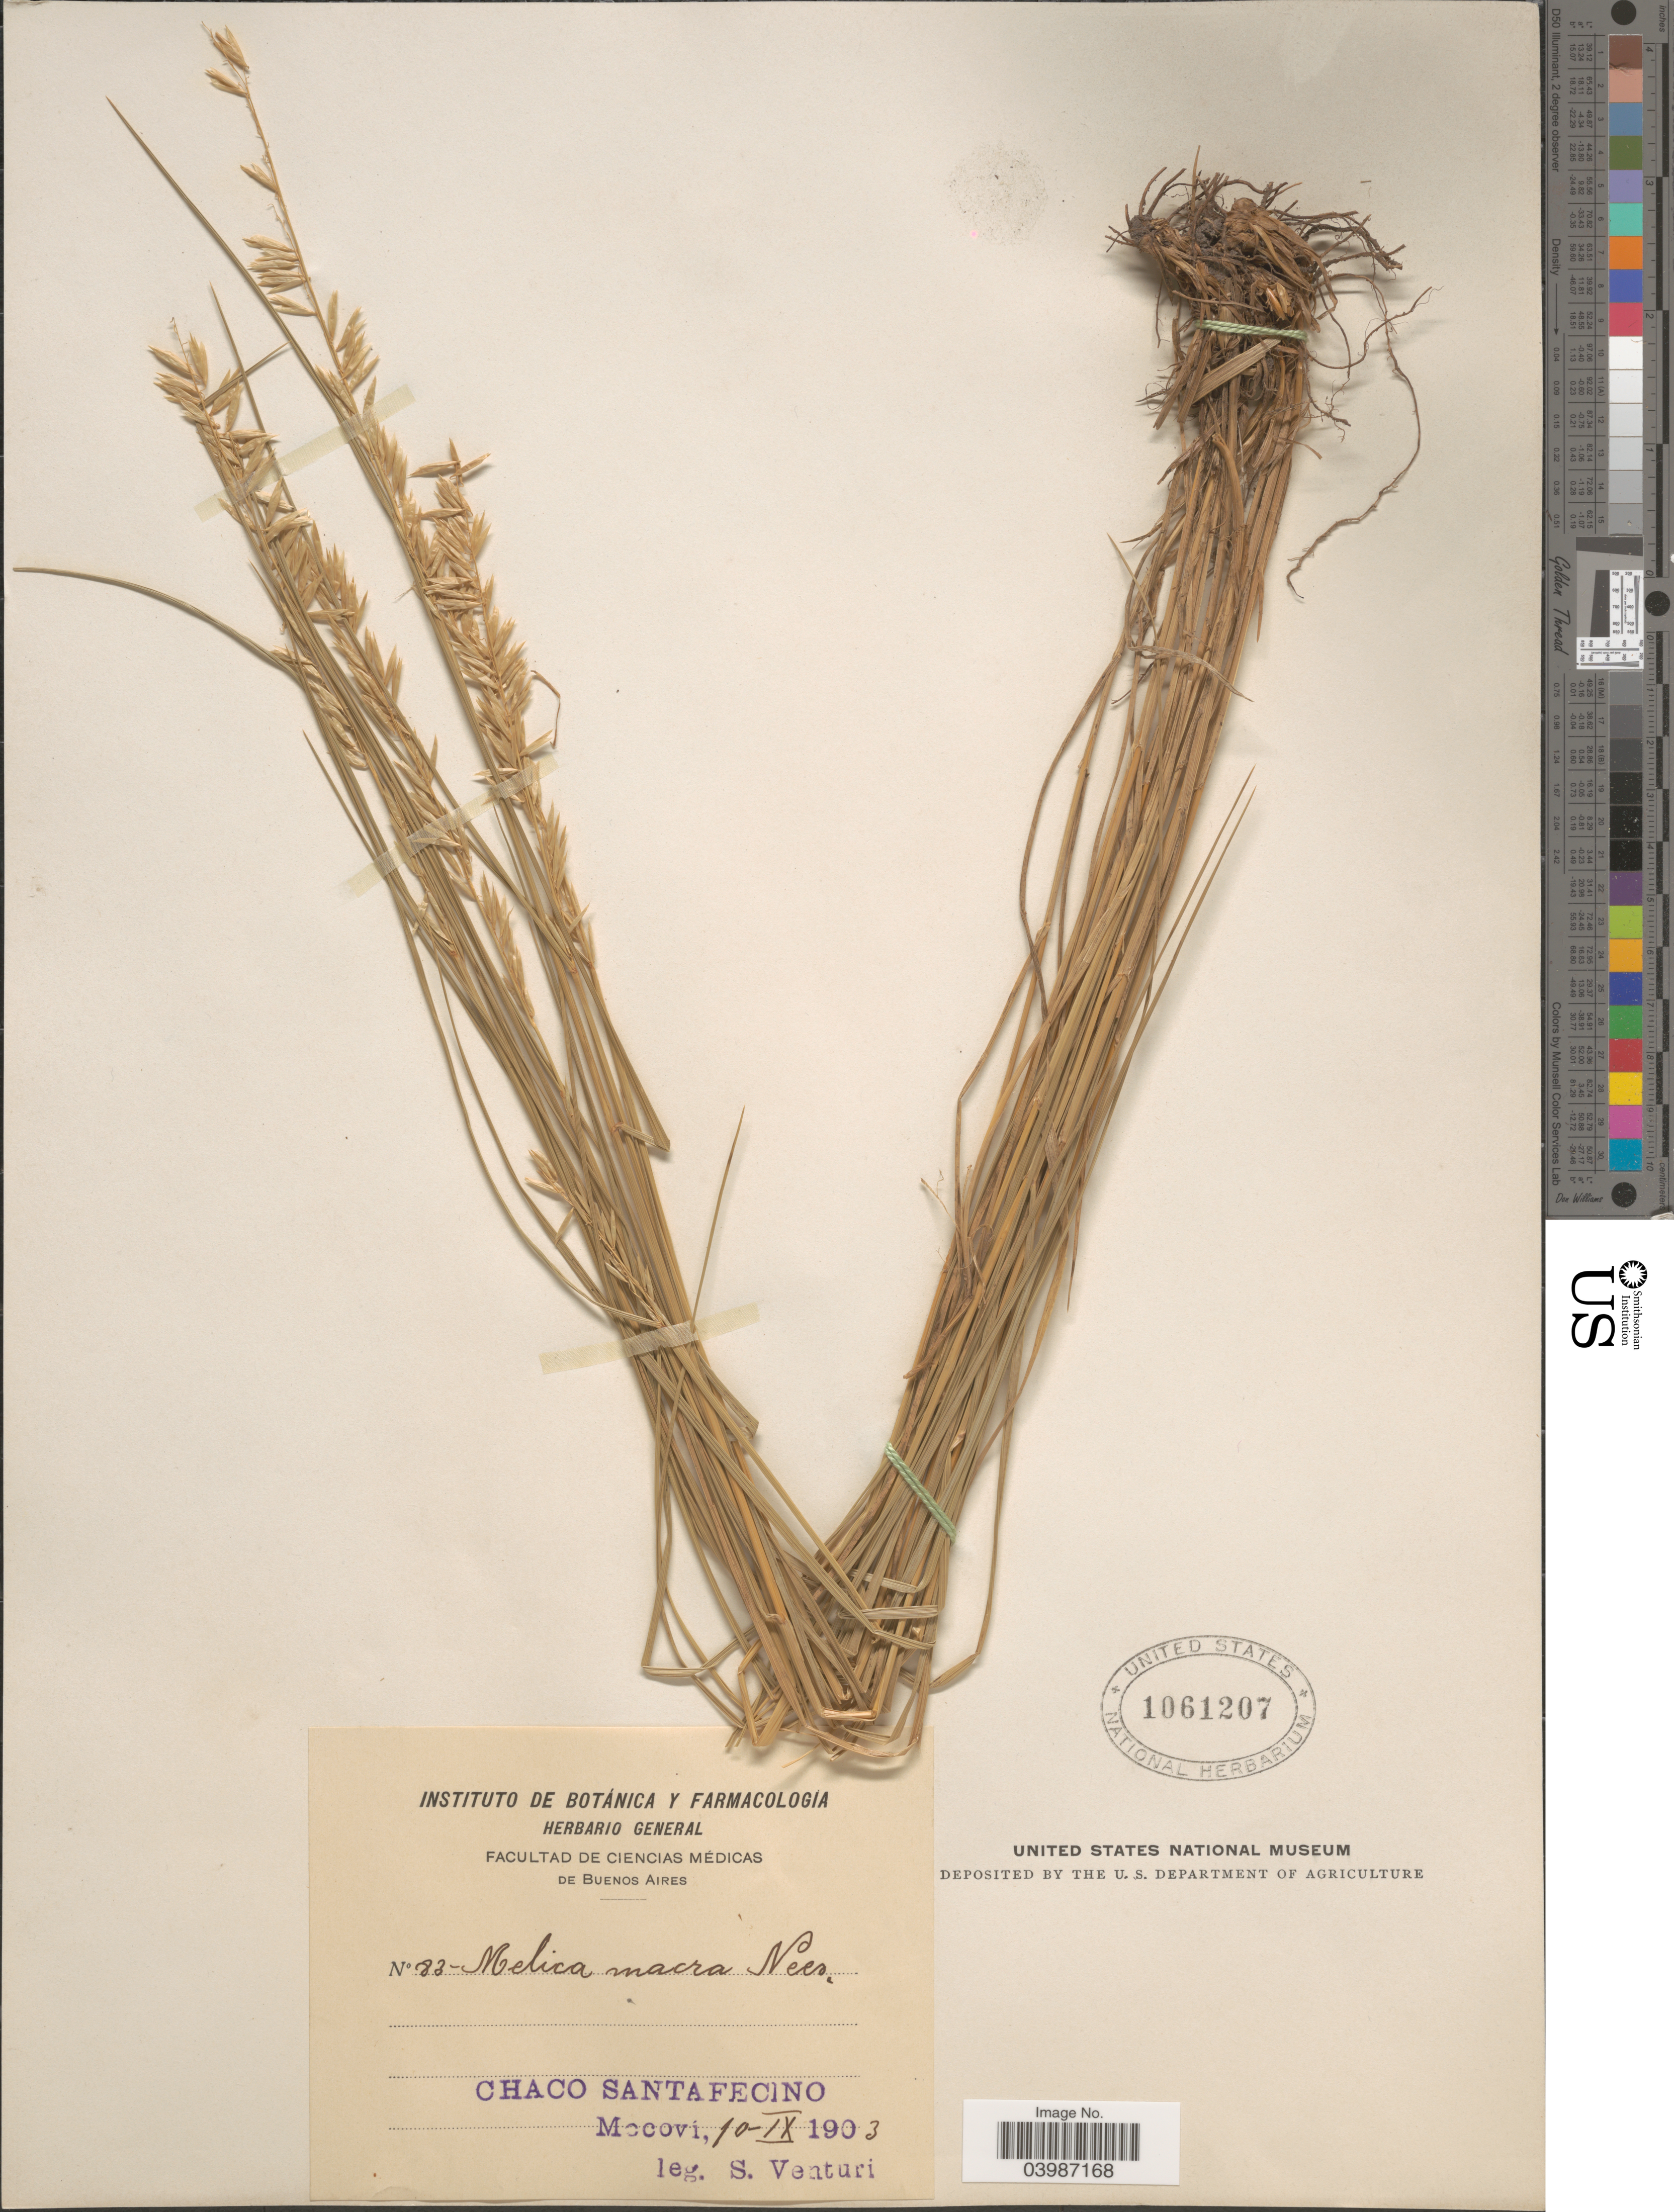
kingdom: Plantae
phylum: Tracheophyta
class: Liliopsida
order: Poales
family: Poaceae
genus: Melica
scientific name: Melica macra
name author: Nees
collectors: S. Venturi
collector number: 83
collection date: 1903-09-10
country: Argentina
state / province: Chaco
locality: El Chaco Santafesino; Mocoví.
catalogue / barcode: US 1061207